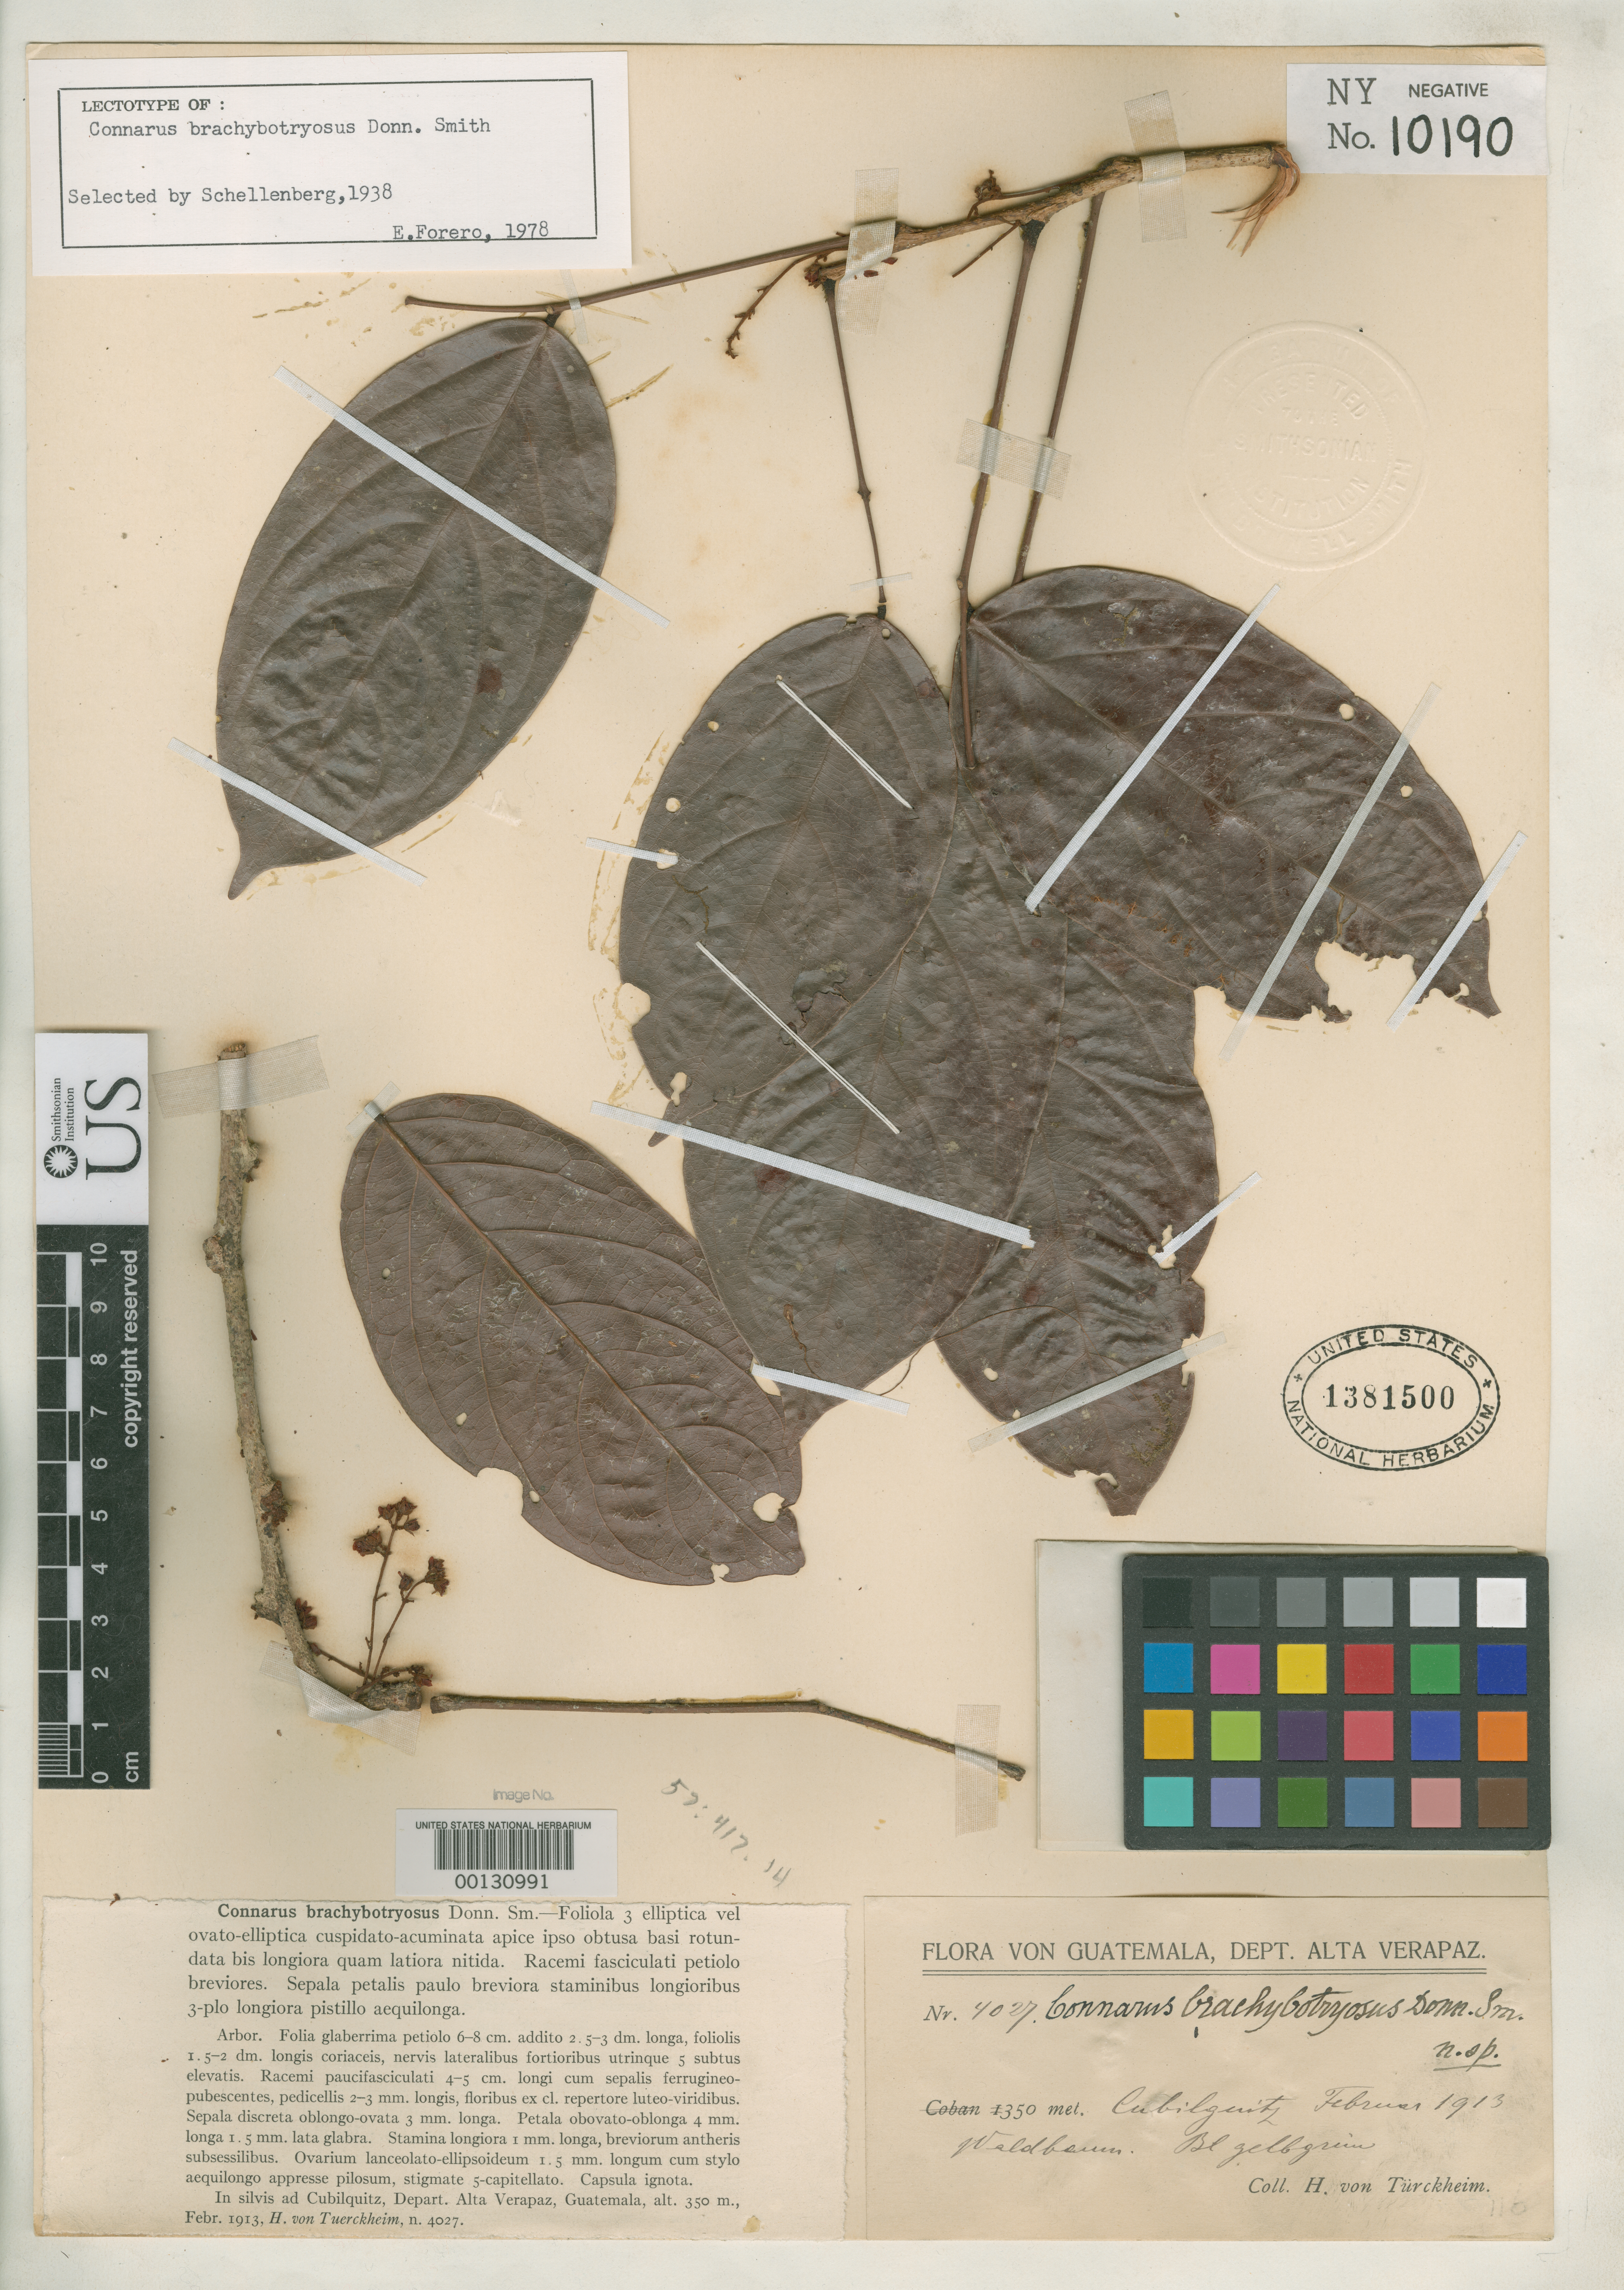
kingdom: Plantae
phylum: Tracheophyta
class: Magnoliopsida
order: Oxalidales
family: Connaraceae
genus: Connarus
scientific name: Connarus brachybotryosus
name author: Donn. Sm.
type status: Type Collection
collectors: H. von Türckheim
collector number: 4027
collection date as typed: Feb 1913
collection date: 1913-02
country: Guatemala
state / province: Alta Verapaz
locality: Cubilquitz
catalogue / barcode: US 1381500